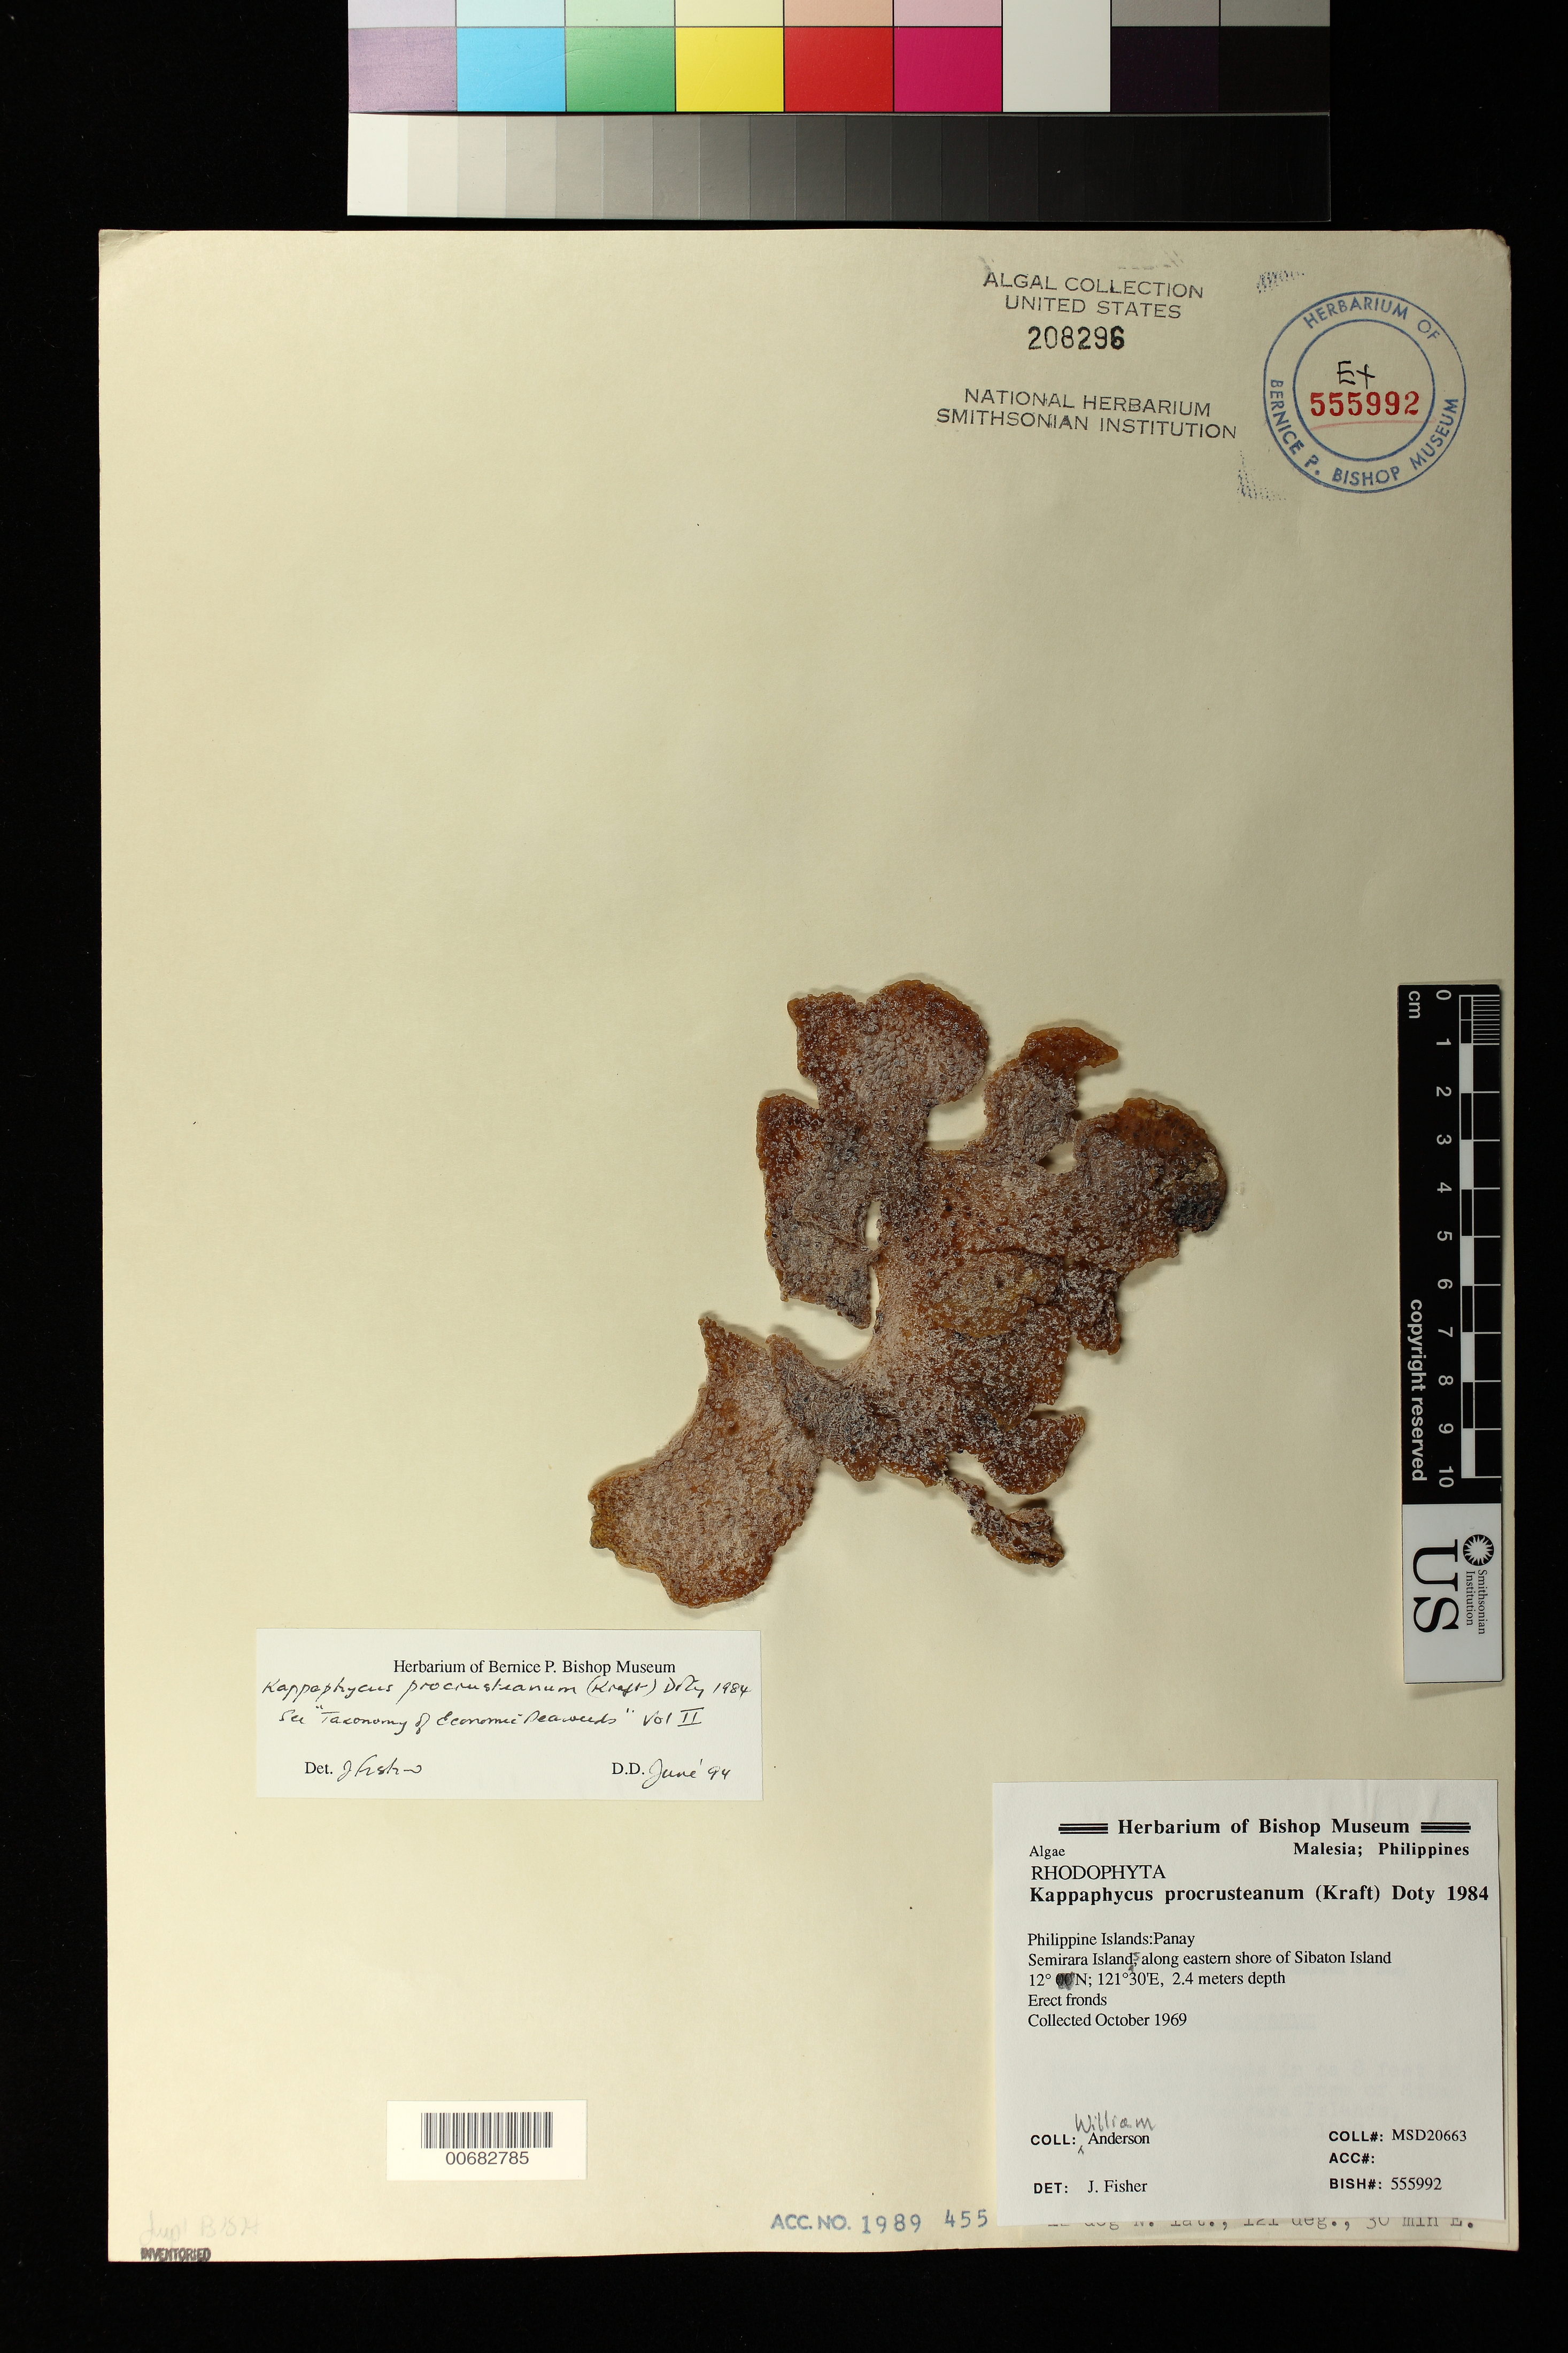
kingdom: Plantae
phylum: Rhodophyta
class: Florideophyceae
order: Gigartinales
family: Solieriaceae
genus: Kappaphycus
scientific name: Kappaphycus procrusteanus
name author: (G.T.Kraft) Doty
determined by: Fisher, Jack R.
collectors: W. Anderson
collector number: MSD 20663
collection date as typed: Oct 1969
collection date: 1969-10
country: Philippines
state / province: Western Visayas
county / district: Antique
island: Sibaton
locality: Along eastern shore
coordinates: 12 deg N., 121 deg., 30 min E.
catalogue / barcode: US 208296